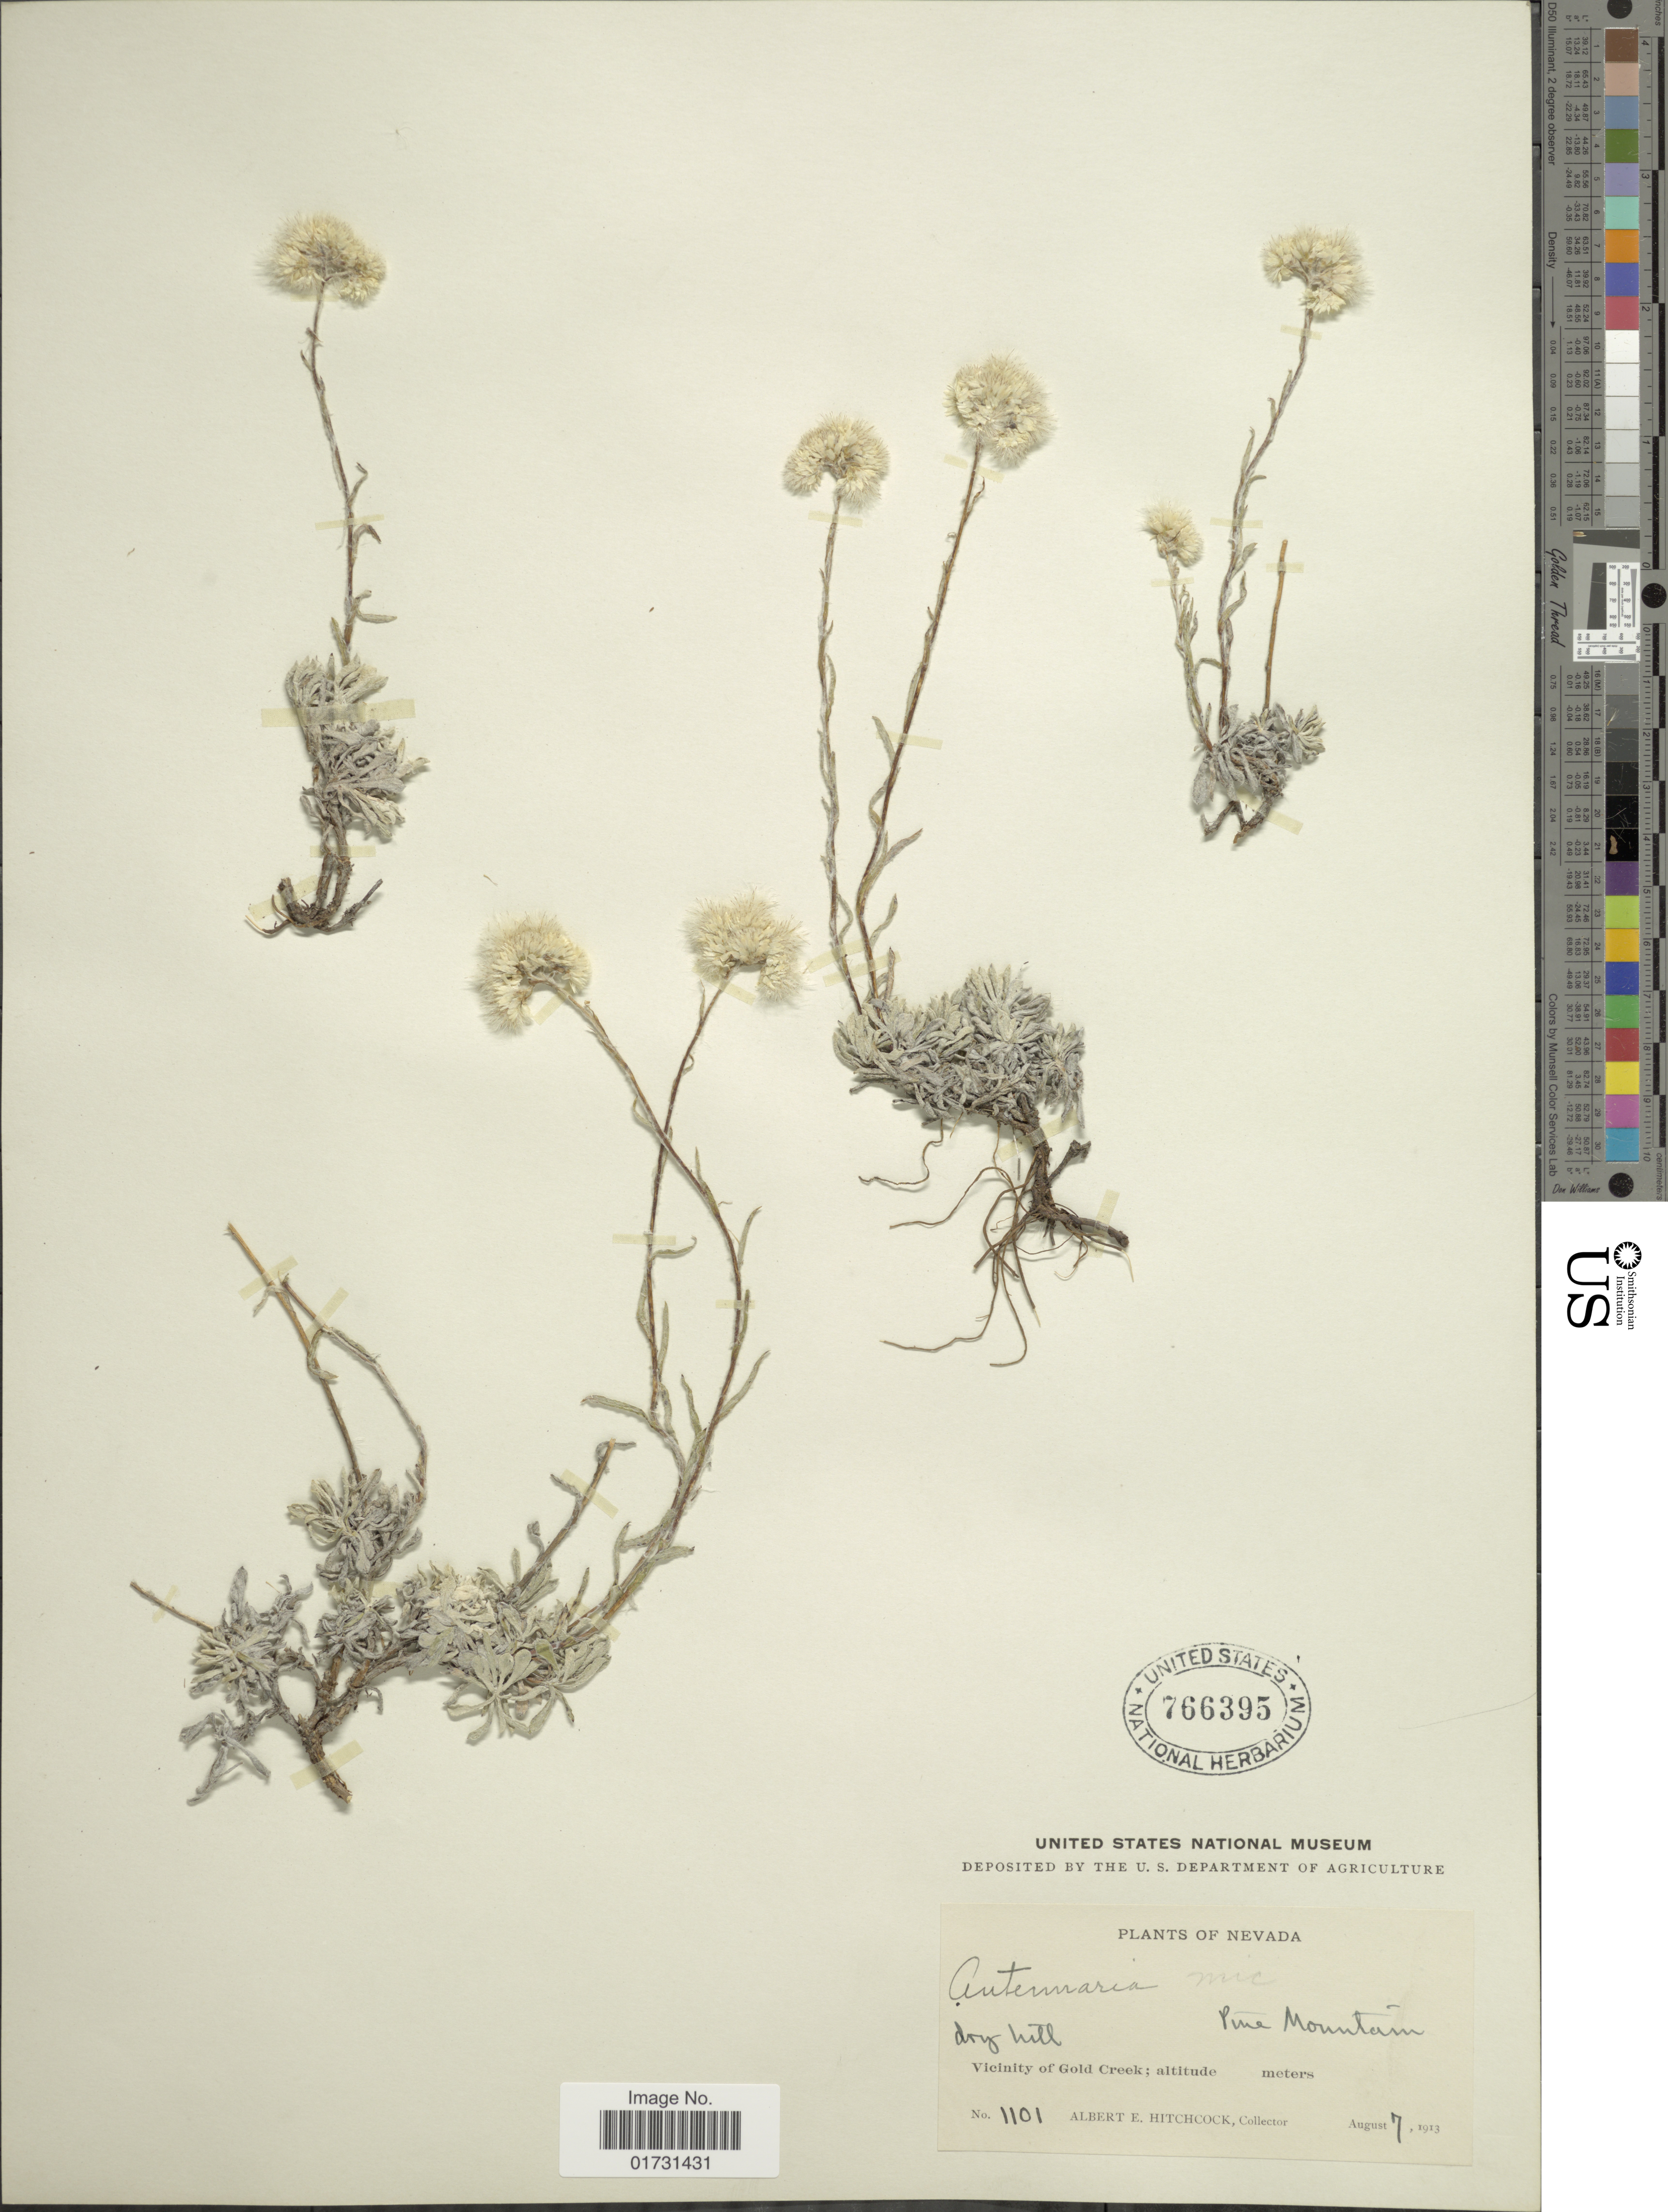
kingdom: Plantae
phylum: Tracheophyta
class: Magnoliopsida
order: Asterales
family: Asteraceae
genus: Antennaria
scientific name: Antennaria microphylla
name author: Rydb.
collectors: A. Hitchcock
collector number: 1101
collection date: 1913-08-07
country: United States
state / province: Nevada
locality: Vicinity of Gold Creek, Pine Mountain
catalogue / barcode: US 766395